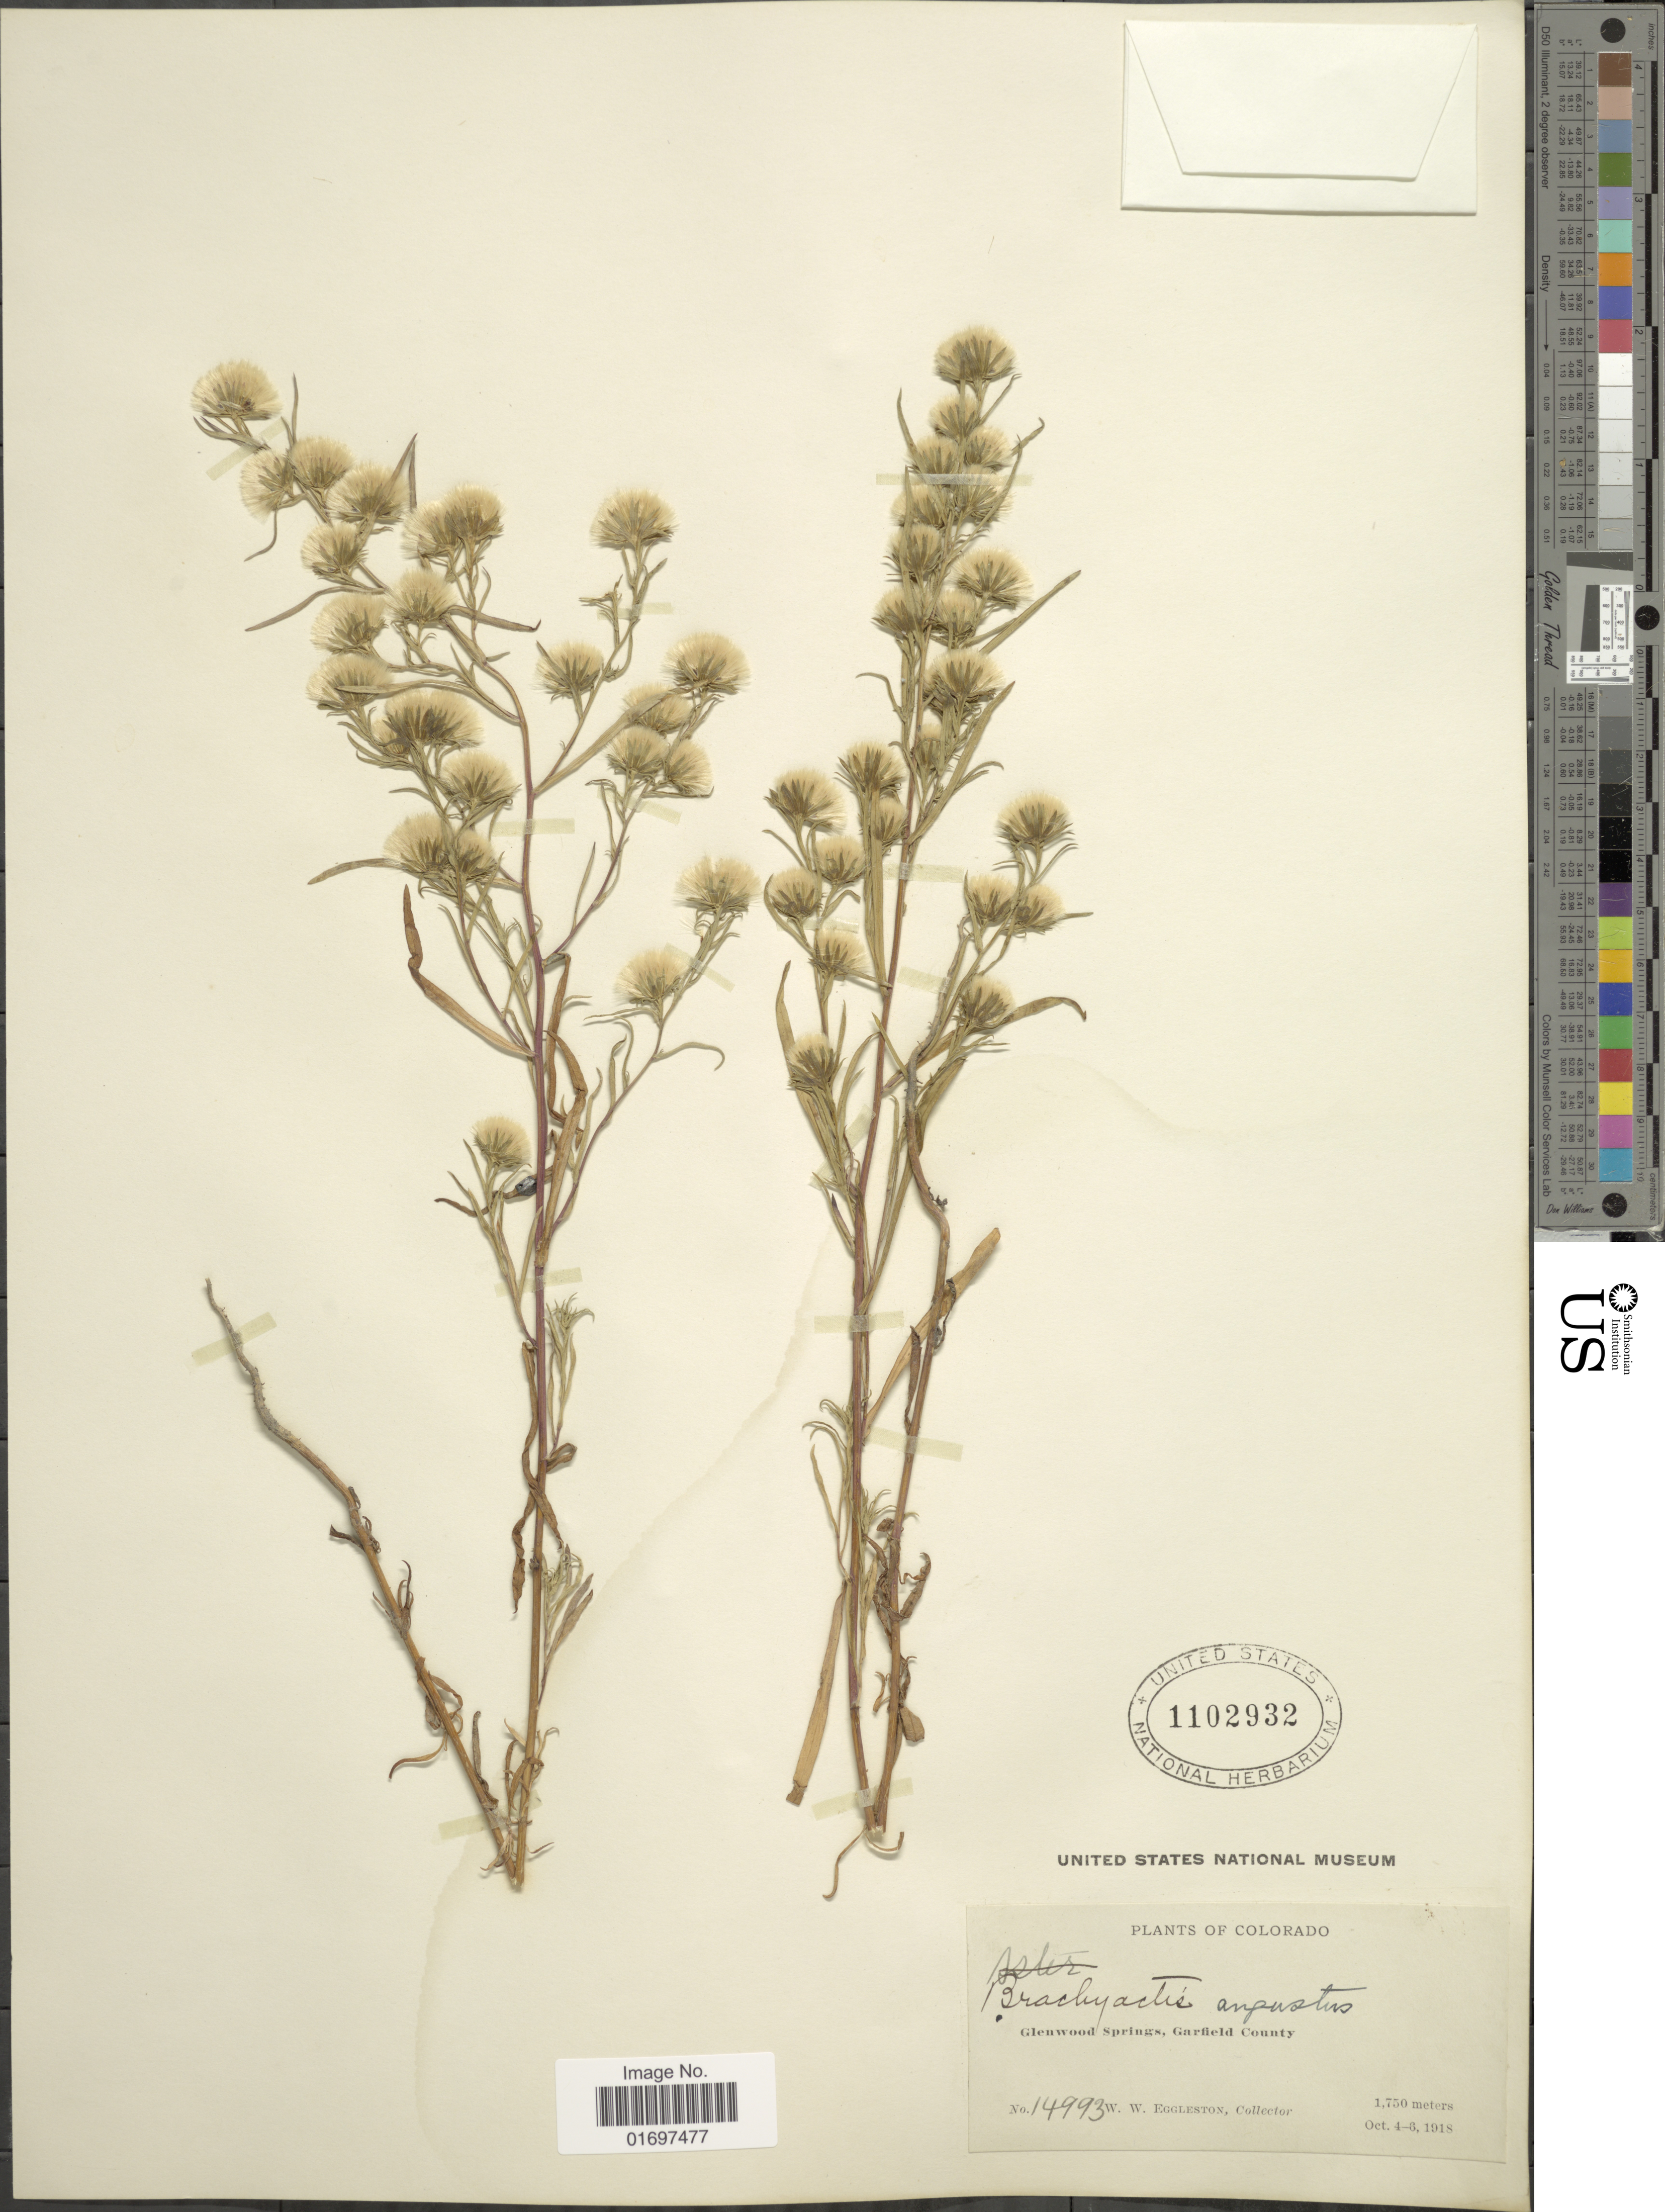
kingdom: Plantae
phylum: Tracheophyta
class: Magnoliopsida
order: Asterales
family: Asteraceae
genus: Symphyotrichum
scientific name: Symphyotrichum ciliatum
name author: (Ledeb.) G.L. Nesom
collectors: W. W. Eggleston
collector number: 14993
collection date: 1918-10-04/1918-10-06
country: United States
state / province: Colorado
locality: Colorado. Glenwood Springs, Garfield County.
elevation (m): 1750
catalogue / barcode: US 1102932